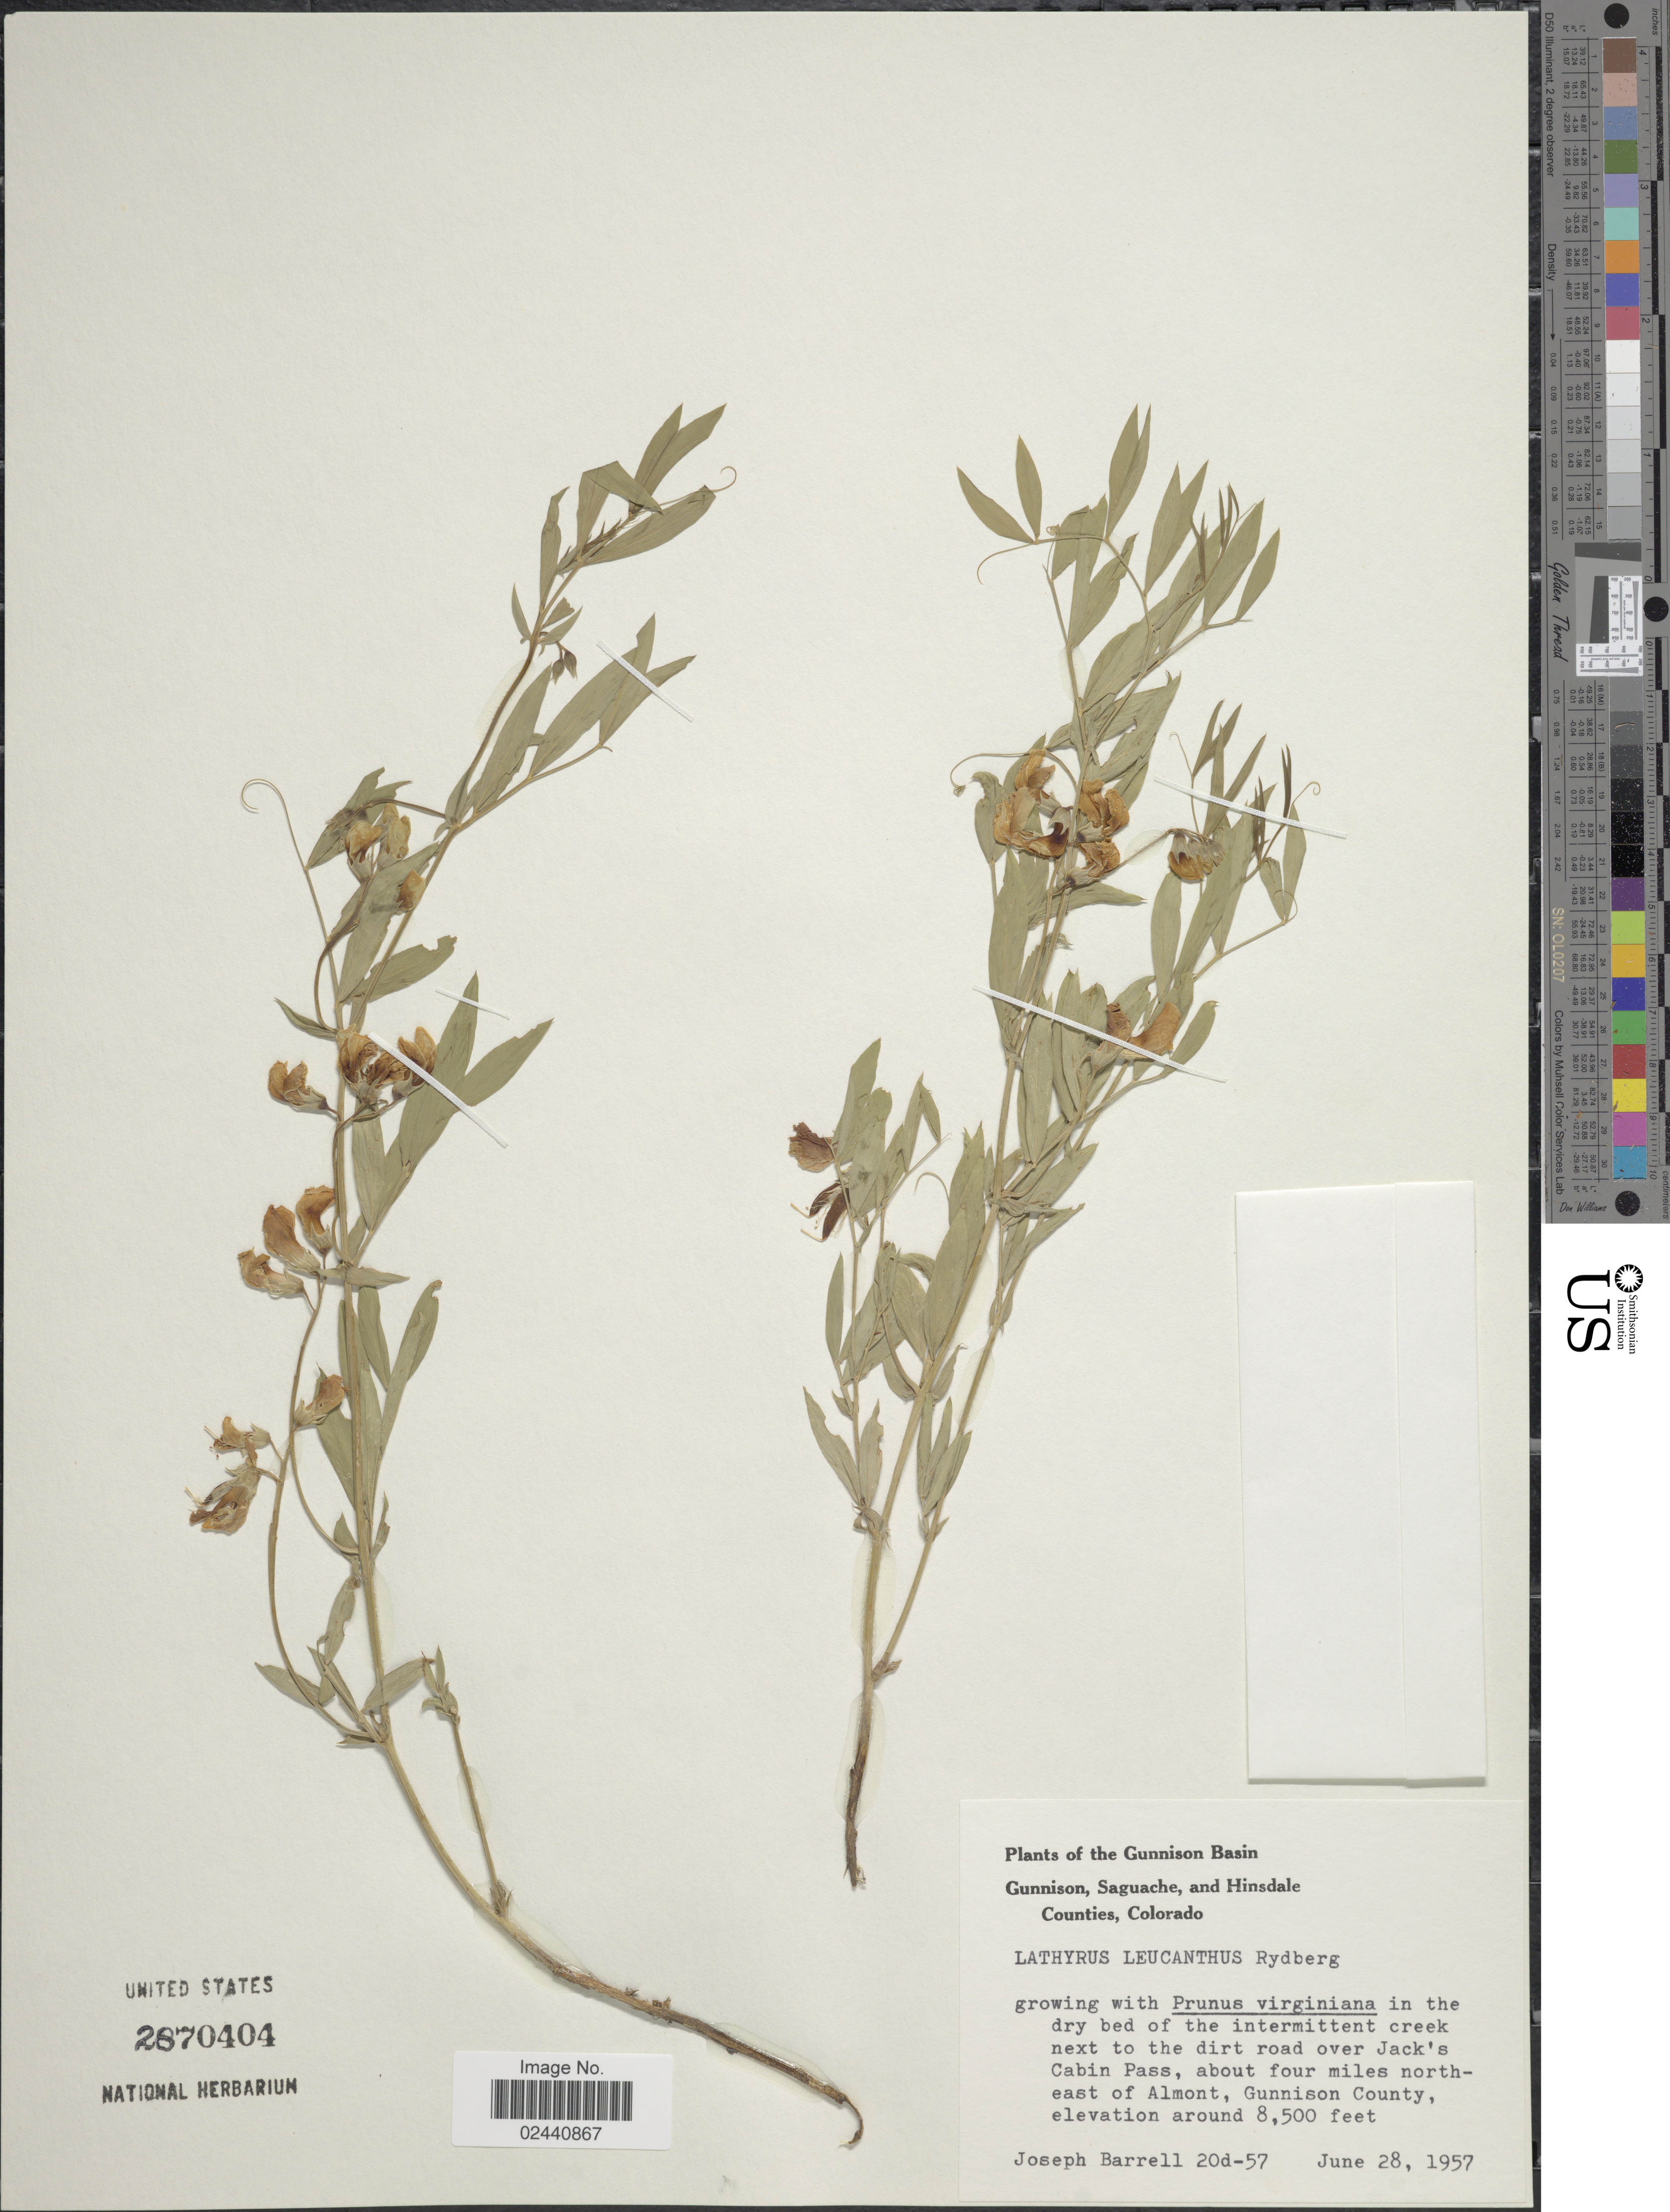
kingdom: Plantae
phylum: Tracheophyta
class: Magnoliopsida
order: Fabales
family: Fabaceae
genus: Lathyrus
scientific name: Lathyrus leucanthus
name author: Rydb.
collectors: J. Barrell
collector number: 20d-57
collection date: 1957-06-28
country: United States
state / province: Colorado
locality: Gunnison, Saguache, and Hinsdale Counties, in the dry bed of the intermittent creek next to the dirt road over Jack's Cabin Pass, about four miles northeast of Almont, Gunnison County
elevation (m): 2591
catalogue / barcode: US 2870404